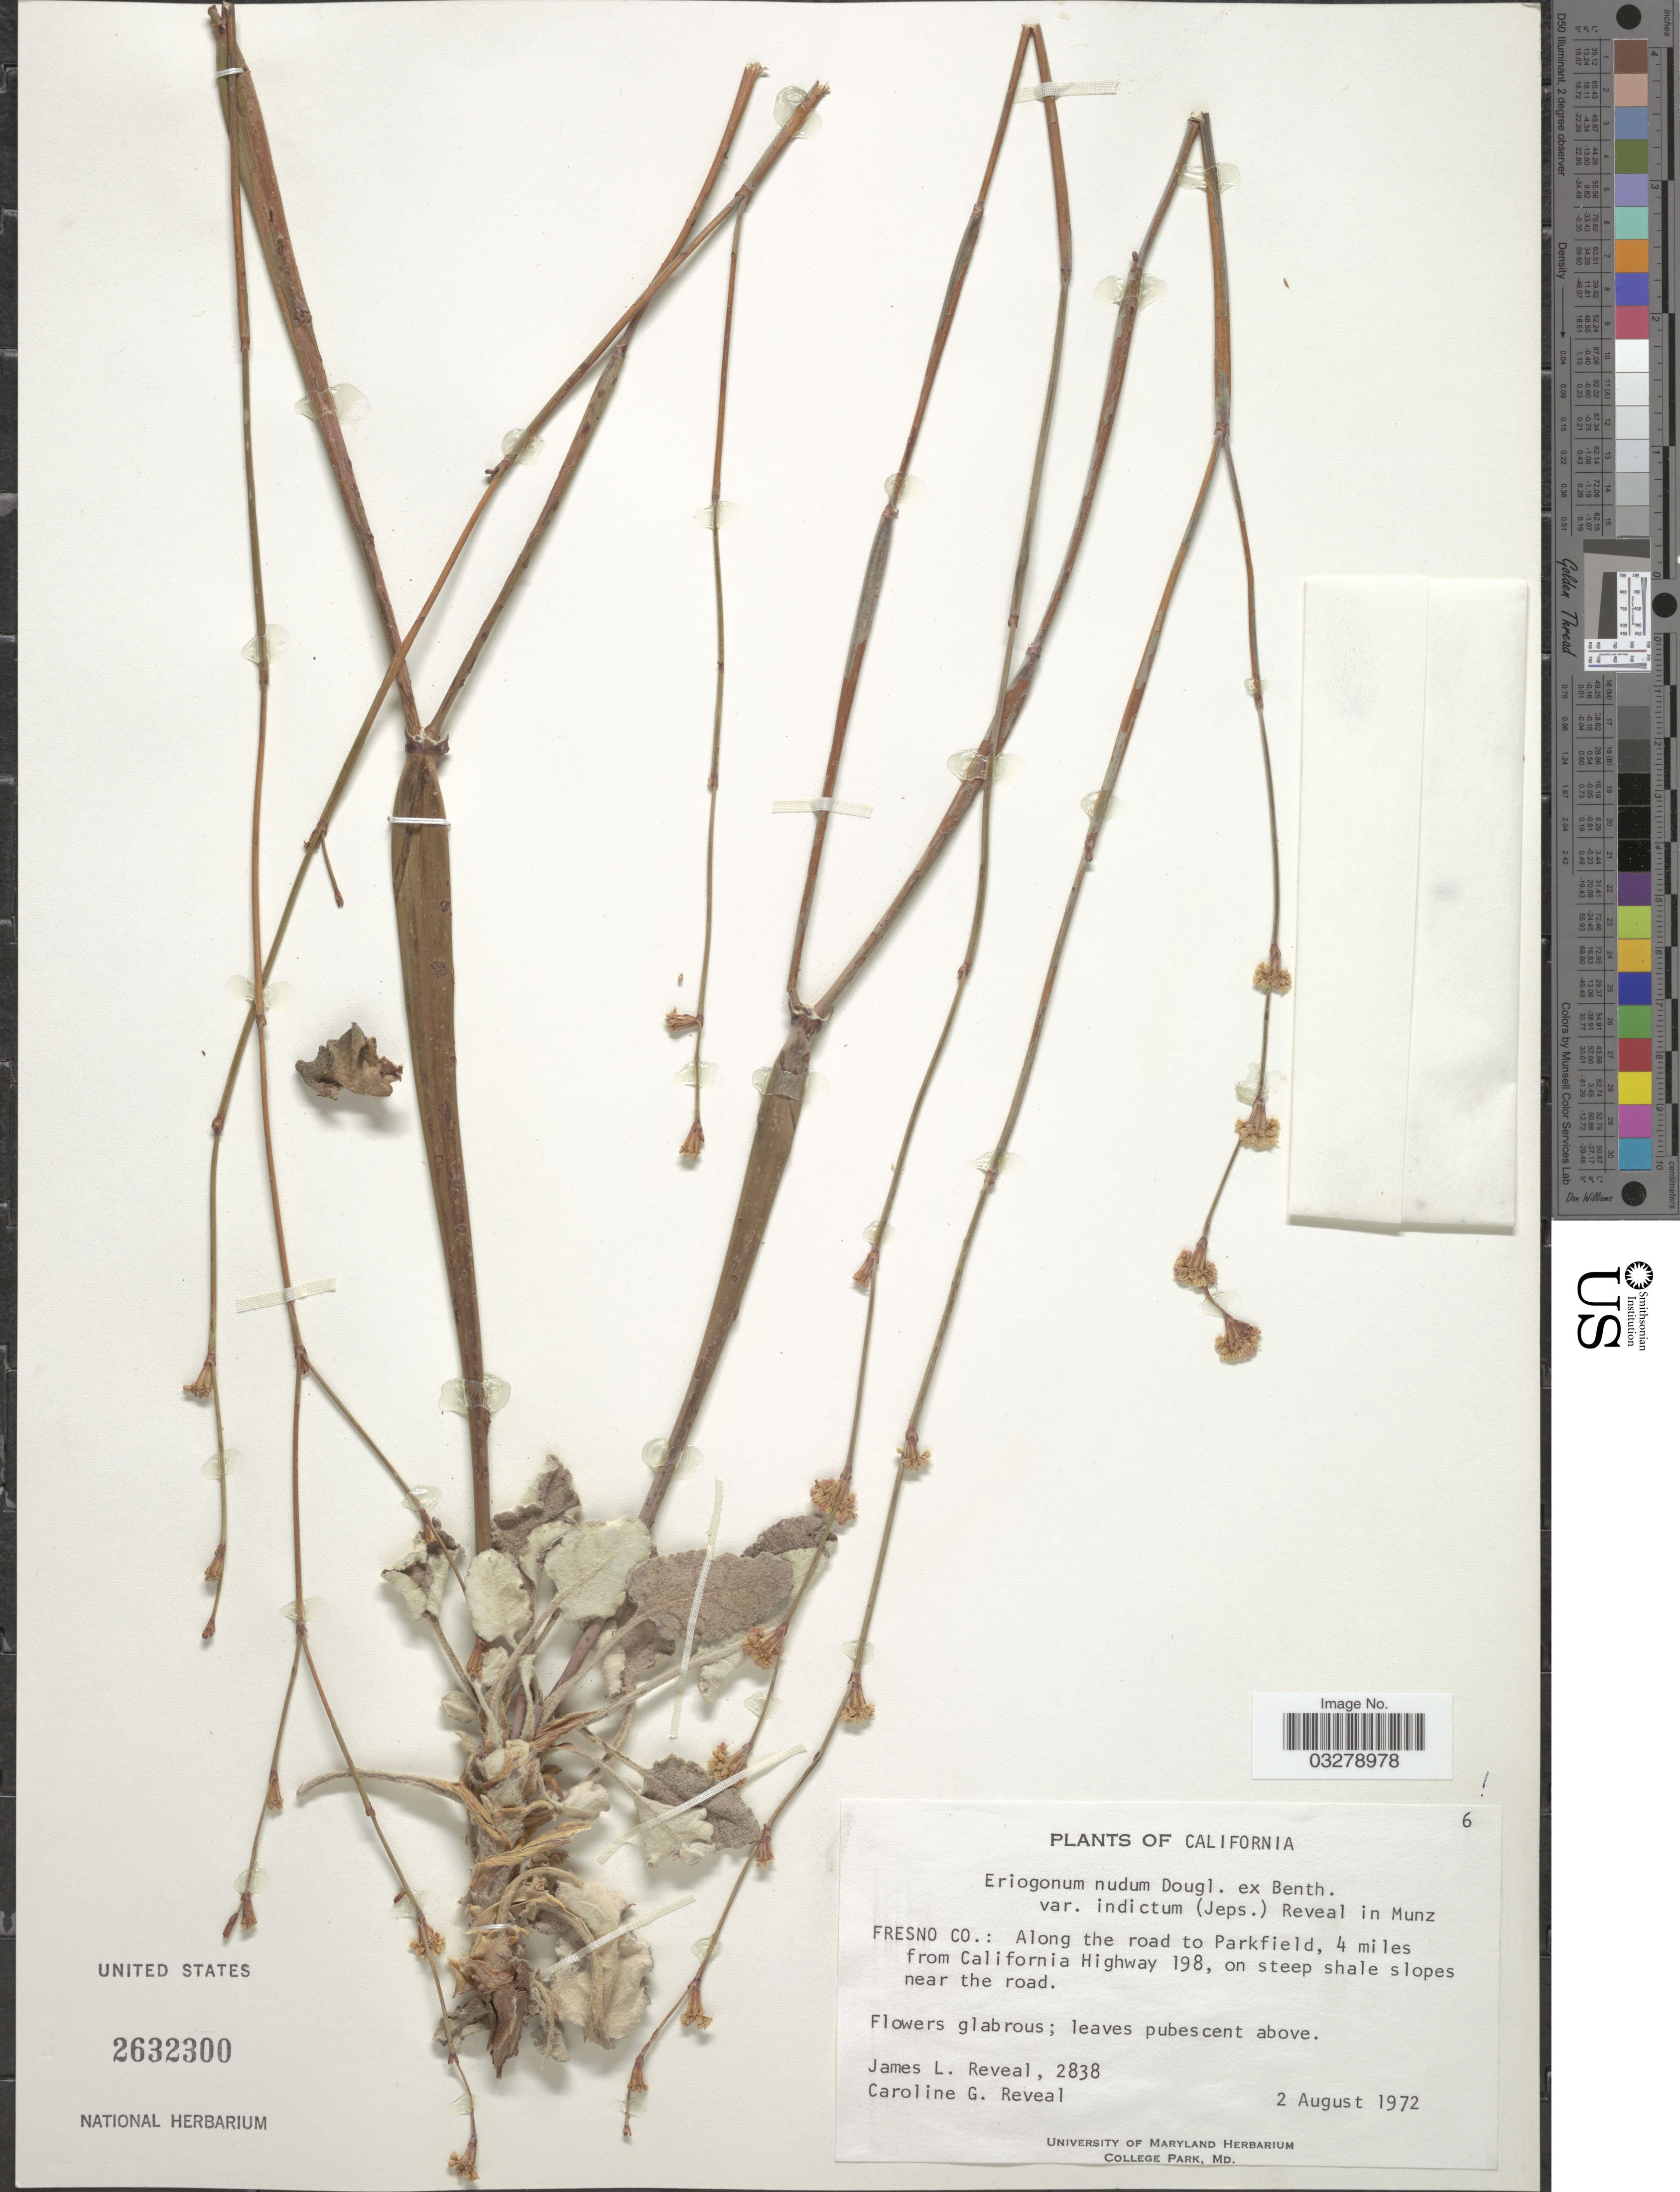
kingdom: Plantae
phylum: Tracheophyta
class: Magnoliopsida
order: Caryophyllales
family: Polygonaceae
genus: Eriogonum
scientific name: Eriogonum nudum var. indictum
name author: (Jeps.) Reveal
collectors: J. L. Reveal & C. G. Reveal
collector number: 2838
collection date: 1972-08-02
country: United States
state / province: California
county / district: Fresno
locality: Fresno Co.: Along the road to Parkfield, 4 miles from California Highway 198, on steep shale slope near the road.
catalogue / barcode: US 2632300